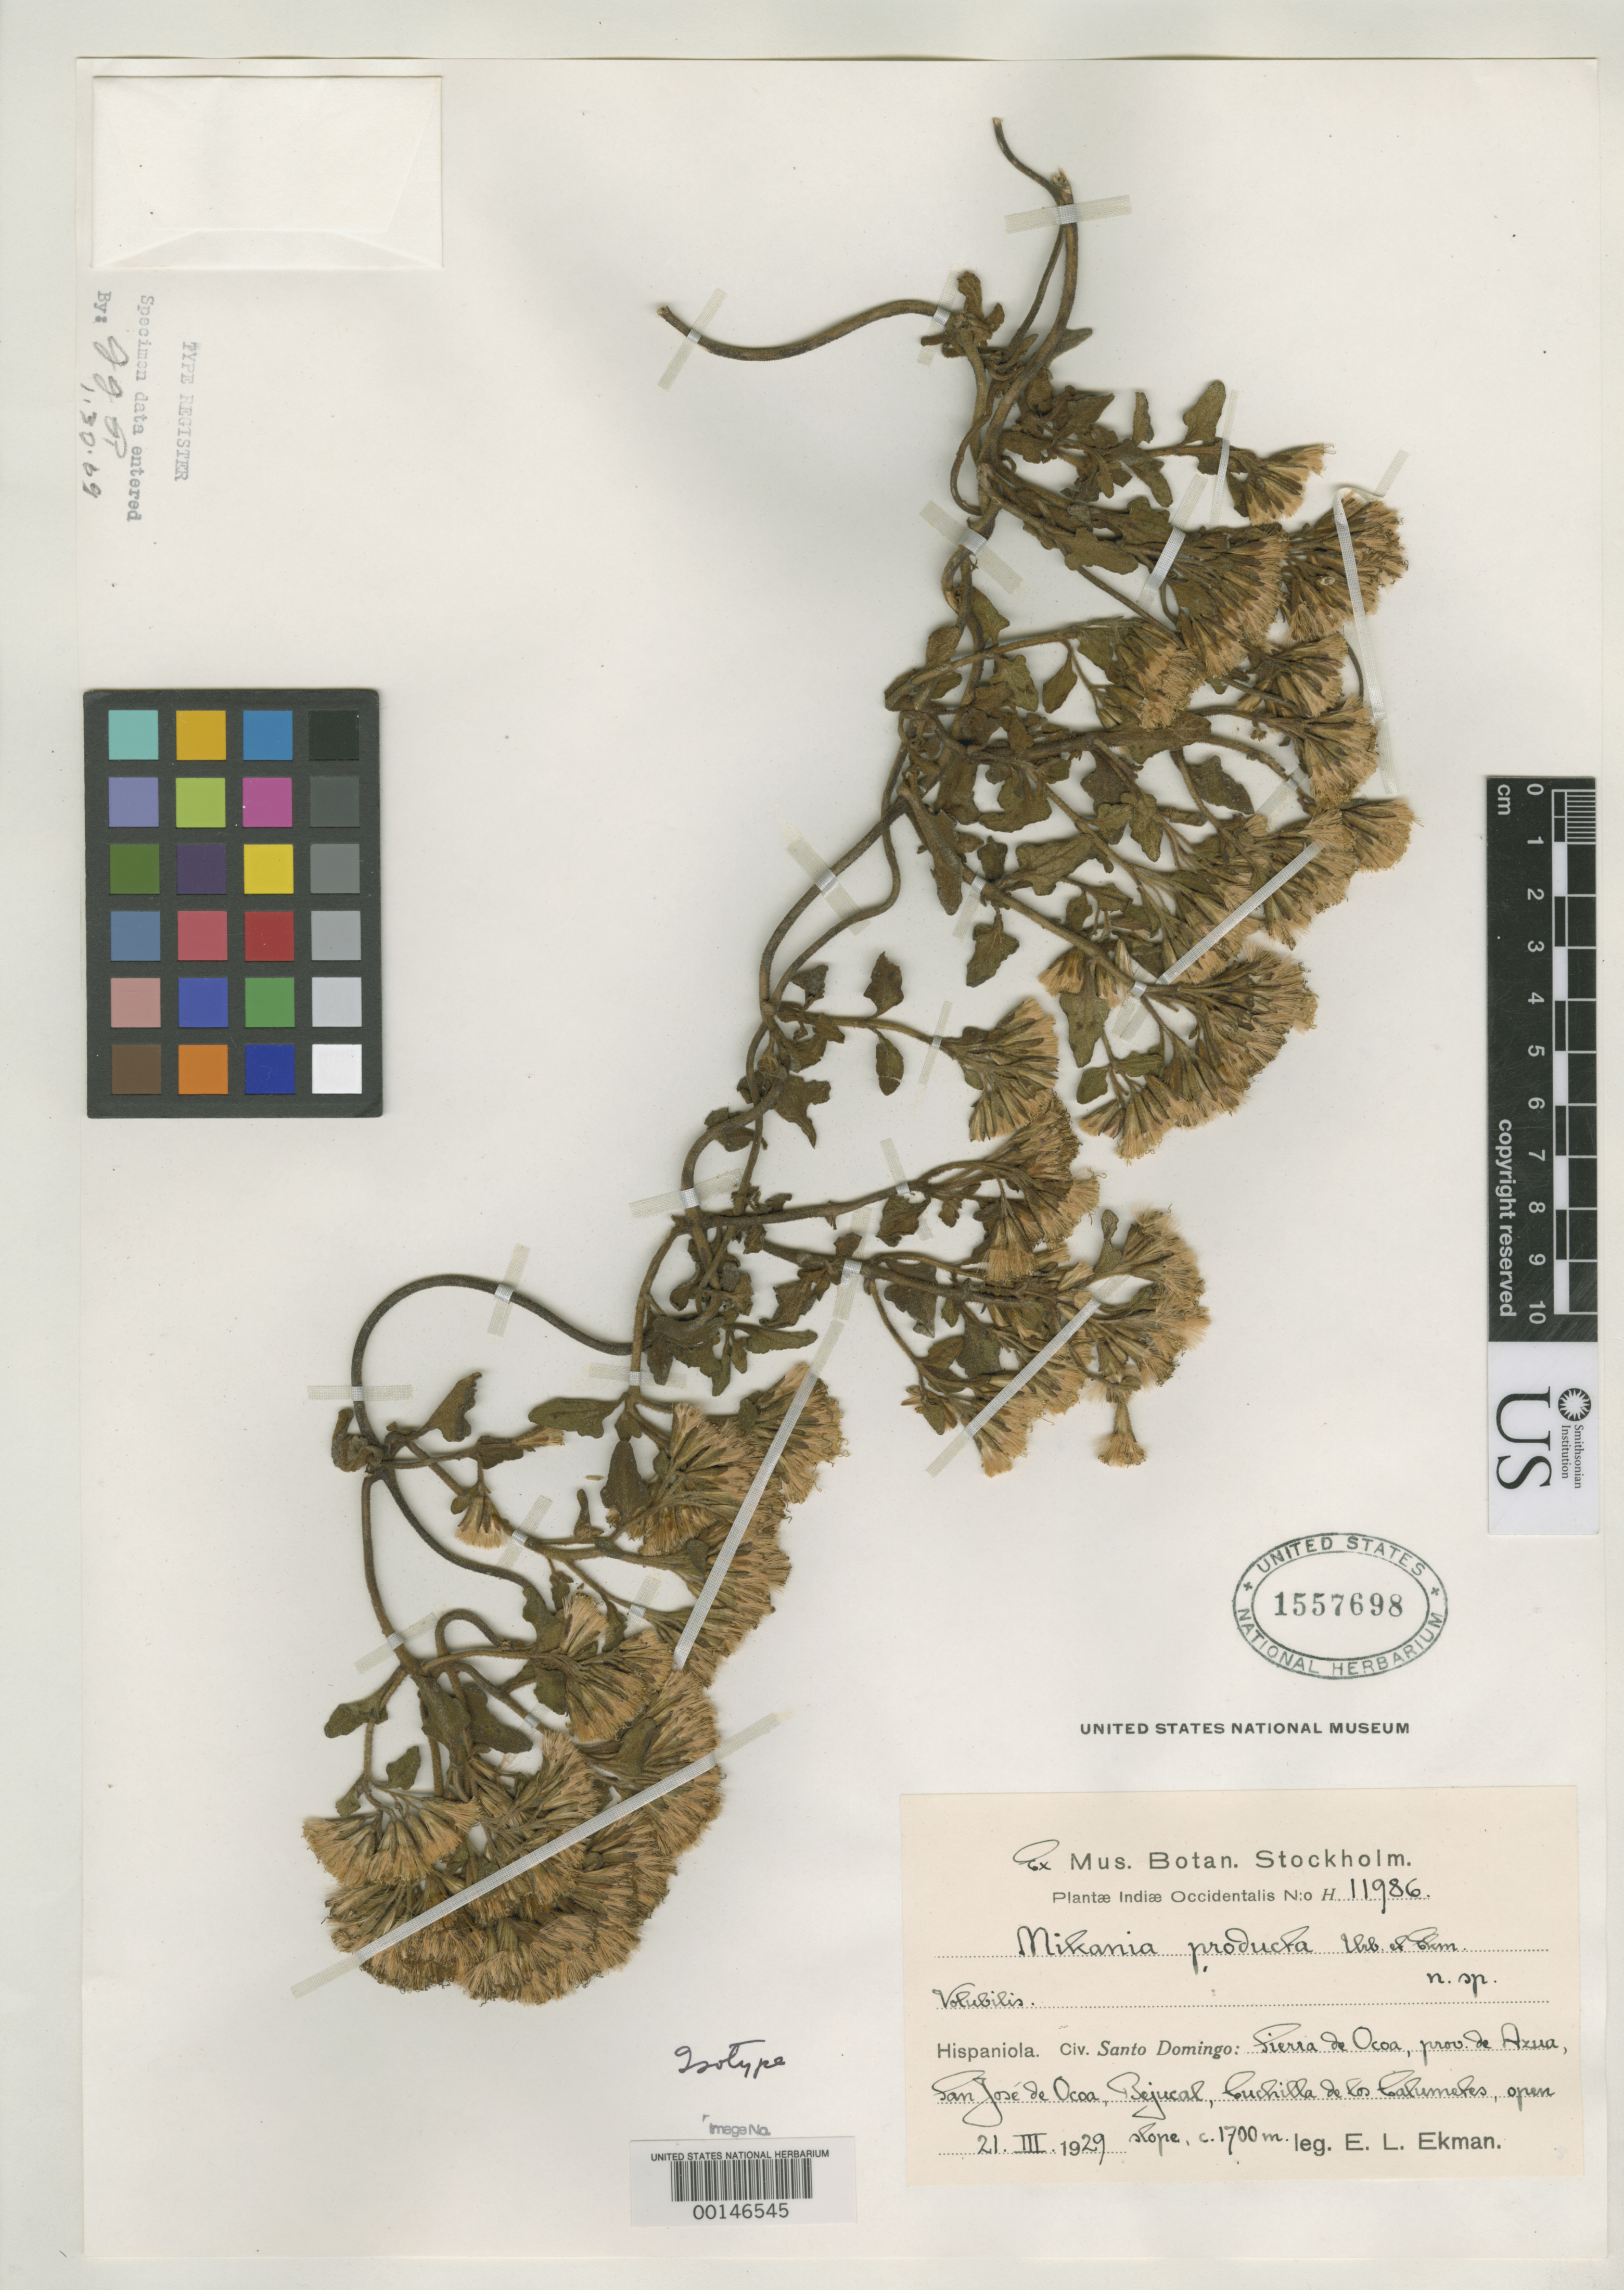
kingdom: Plantae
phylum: Tracheophyta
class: Magnoliopsida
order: Asterales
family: Asteraceae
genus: Mikania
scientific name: Mikania producta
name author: Urb. & Ekman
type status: Isotype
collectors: E. L. Ekman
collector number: H 11986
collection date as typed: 21 Mar 1929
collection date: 1929-03-21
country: Dominican Republic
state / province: Azua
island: Hispaniola Island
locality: San Jose de Ocua.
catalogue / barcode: US 1557698